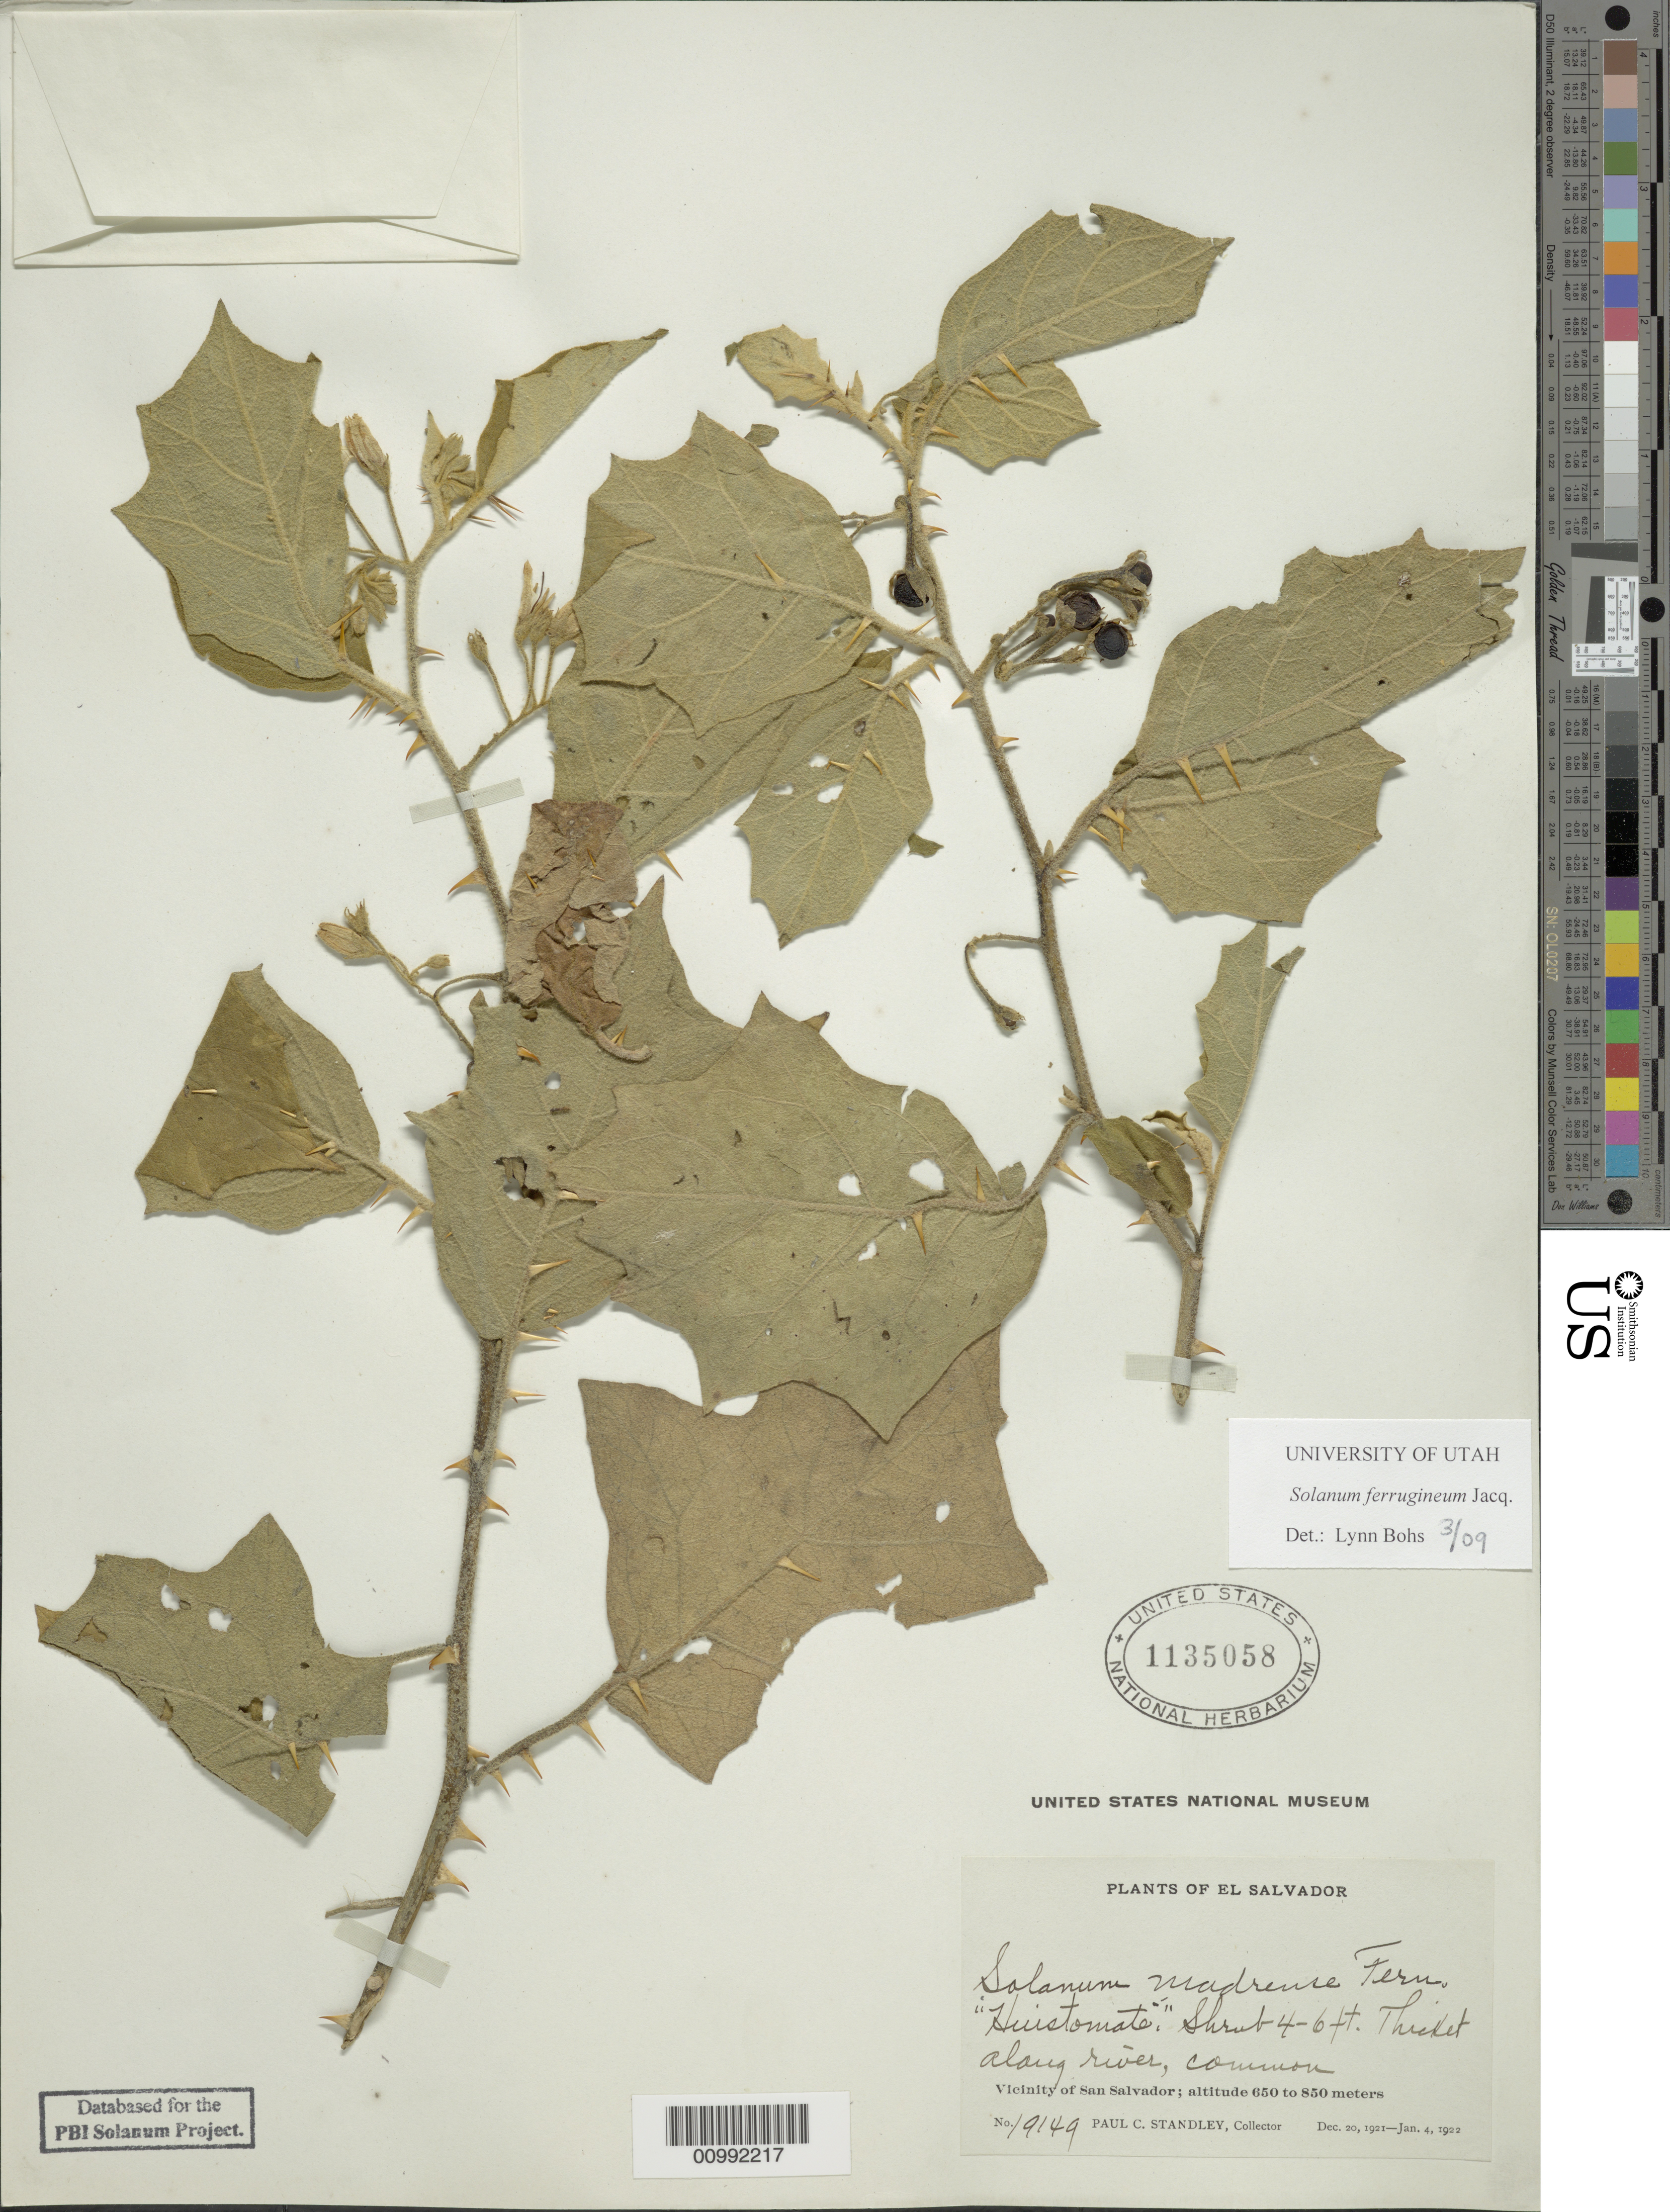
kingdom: Plantae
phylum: Tracheophyta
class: Magnoliopsida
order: Solanales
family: Solanaceae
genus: Solanum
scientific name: Solanum ferrugineum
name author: Jacq.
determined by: Bohs, L. A.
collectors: P. C. Standley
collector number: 19149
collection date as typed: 20 Dec 1921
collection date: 1921-12-20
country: El Salvador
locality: vicinity of San Salvador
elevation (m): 650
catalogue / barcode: US 1135058